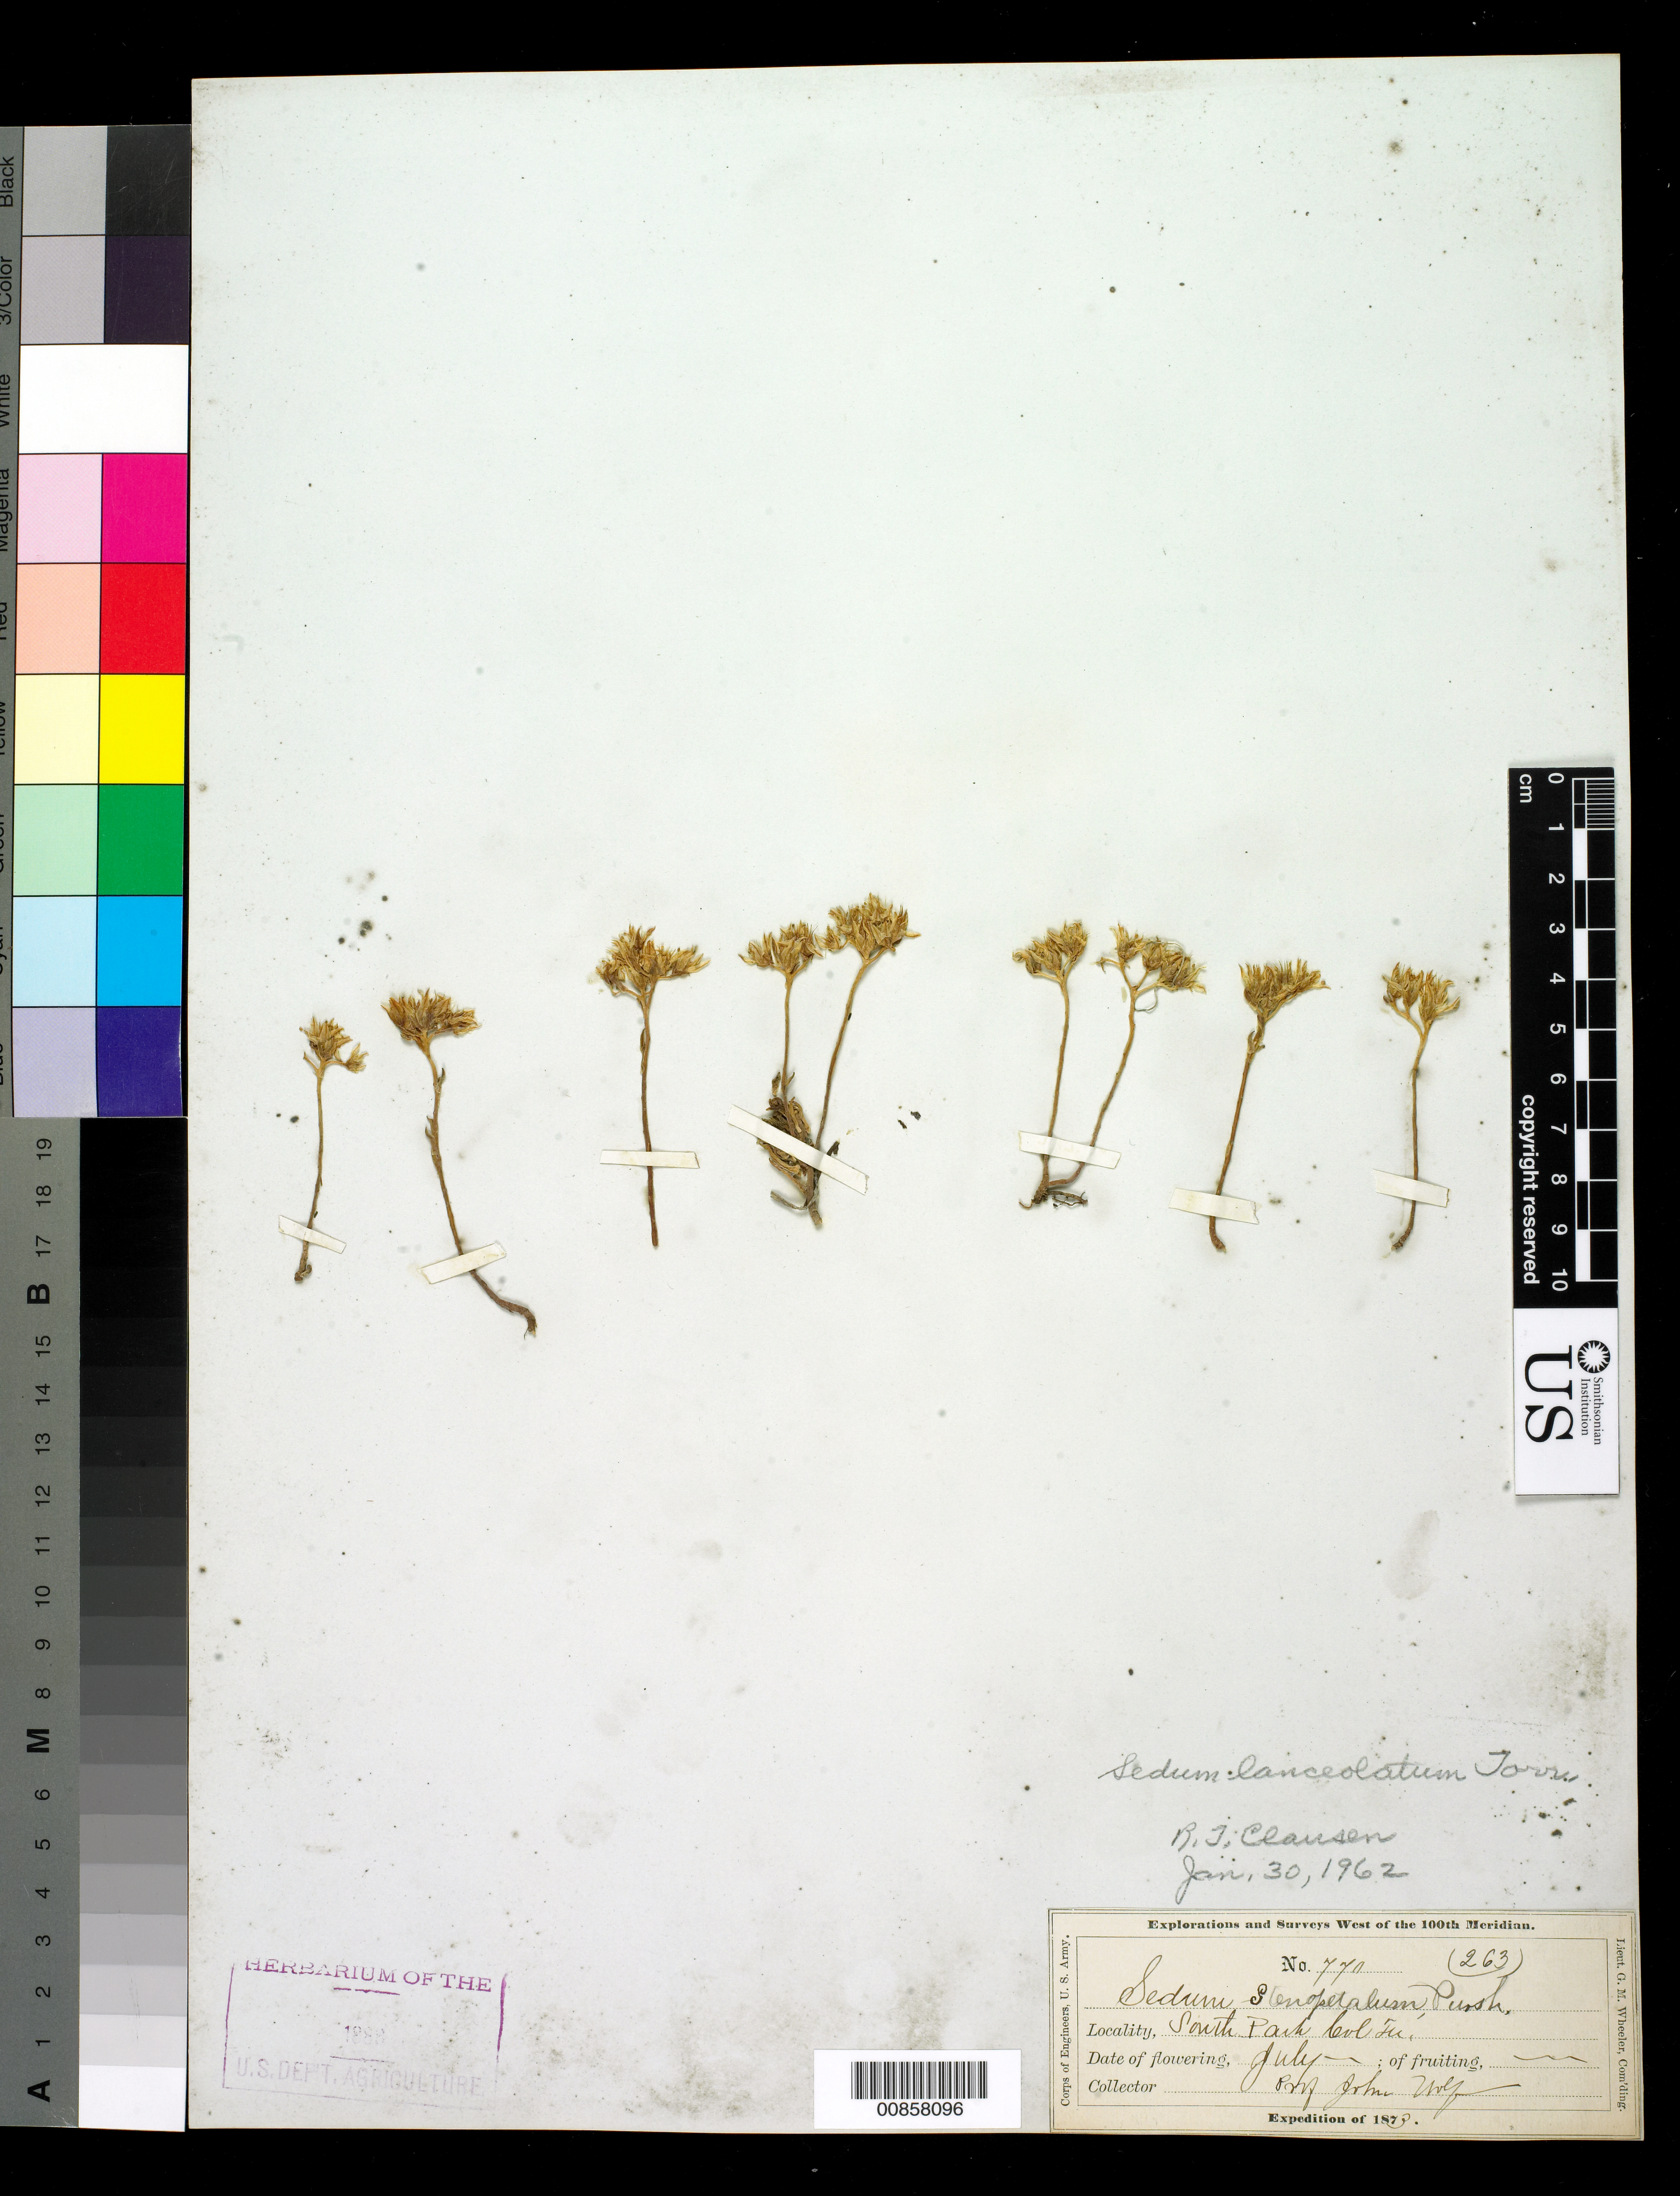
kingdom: Plantae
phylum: Tracheophyta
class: Magnoliopsida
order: Saxifragales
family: Crassulaceae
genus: Sedum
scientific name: Sedum lanceolatum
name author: Torr.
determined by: Clausen, R. J.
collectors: J. Wolf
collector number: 770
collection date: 1873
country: United States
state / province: Colorado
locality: South Park, Col Ter.